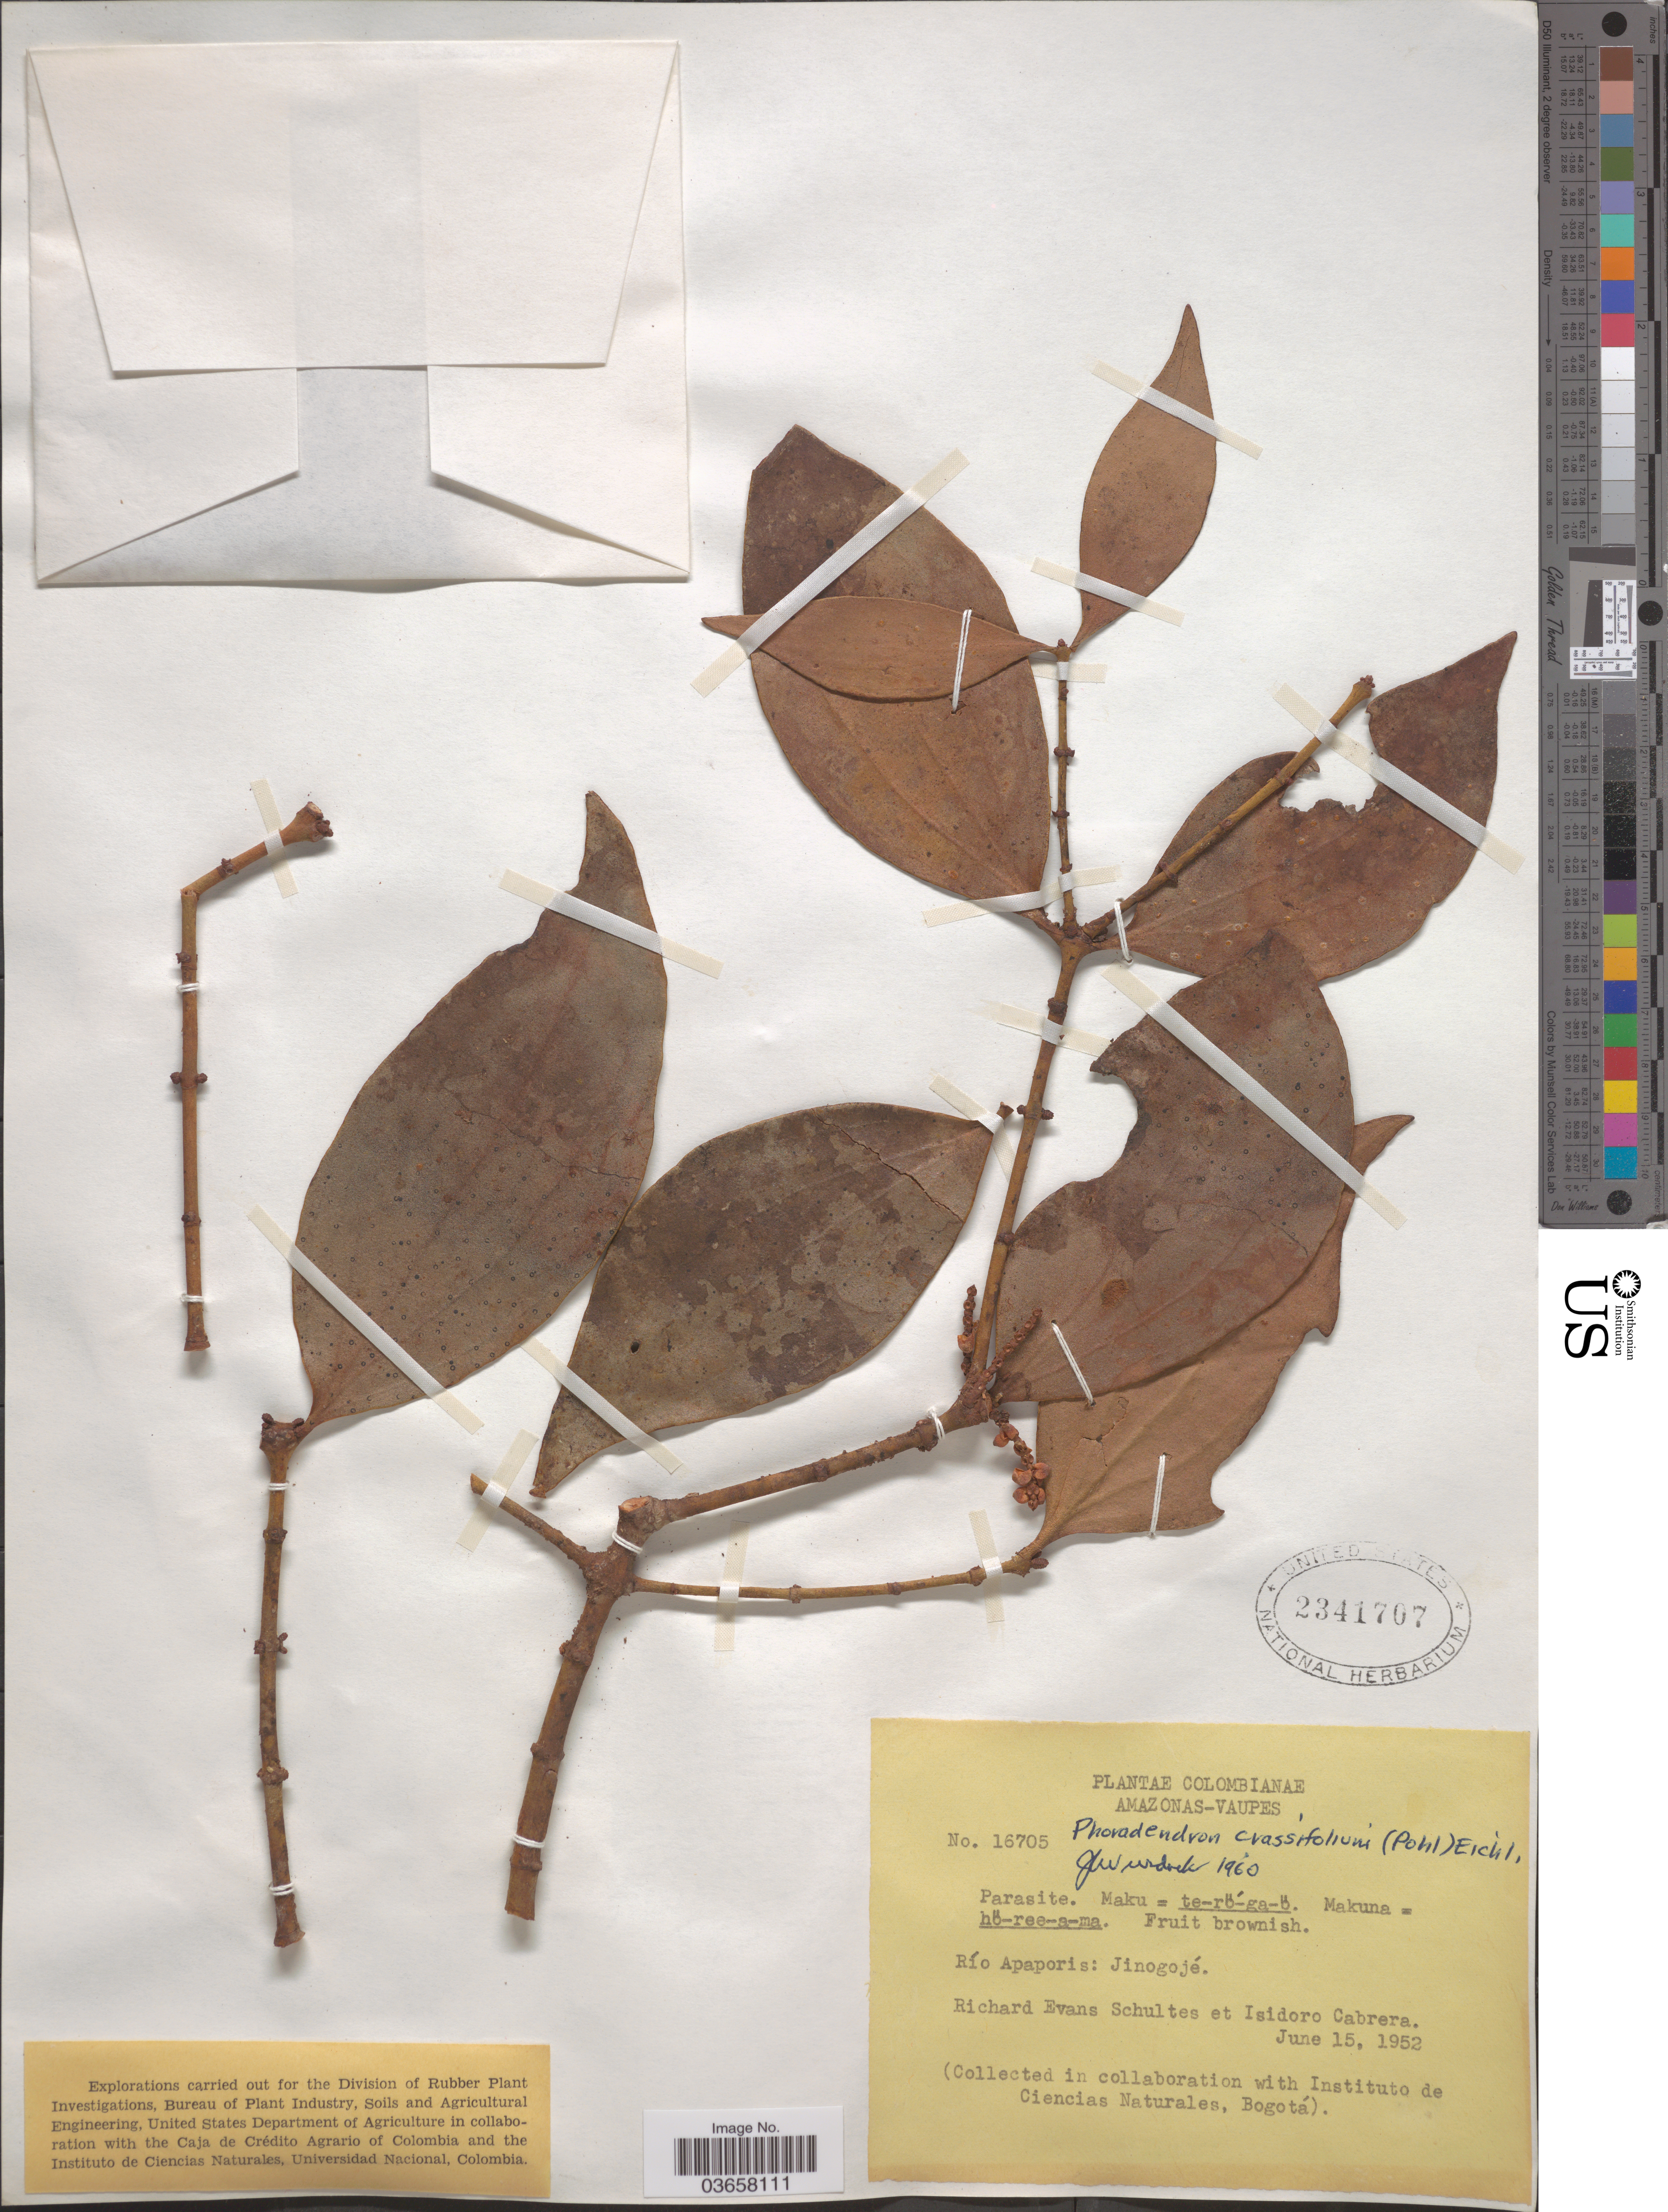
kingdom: Plantae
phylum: Tracheophyta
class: Magnoliopsida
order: Santalales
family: Viscaceae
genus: Phoradendron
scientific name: Phoradendron crassifolium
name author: (Pohl ex DC.) Eichler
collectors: R. E. Schultes & I. Cabrera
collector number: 16705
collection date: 1952-06-15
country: Colombia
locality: Amazonas-Vaupes. Río Apaporis: Jinogojé.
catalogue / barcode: US 2341707